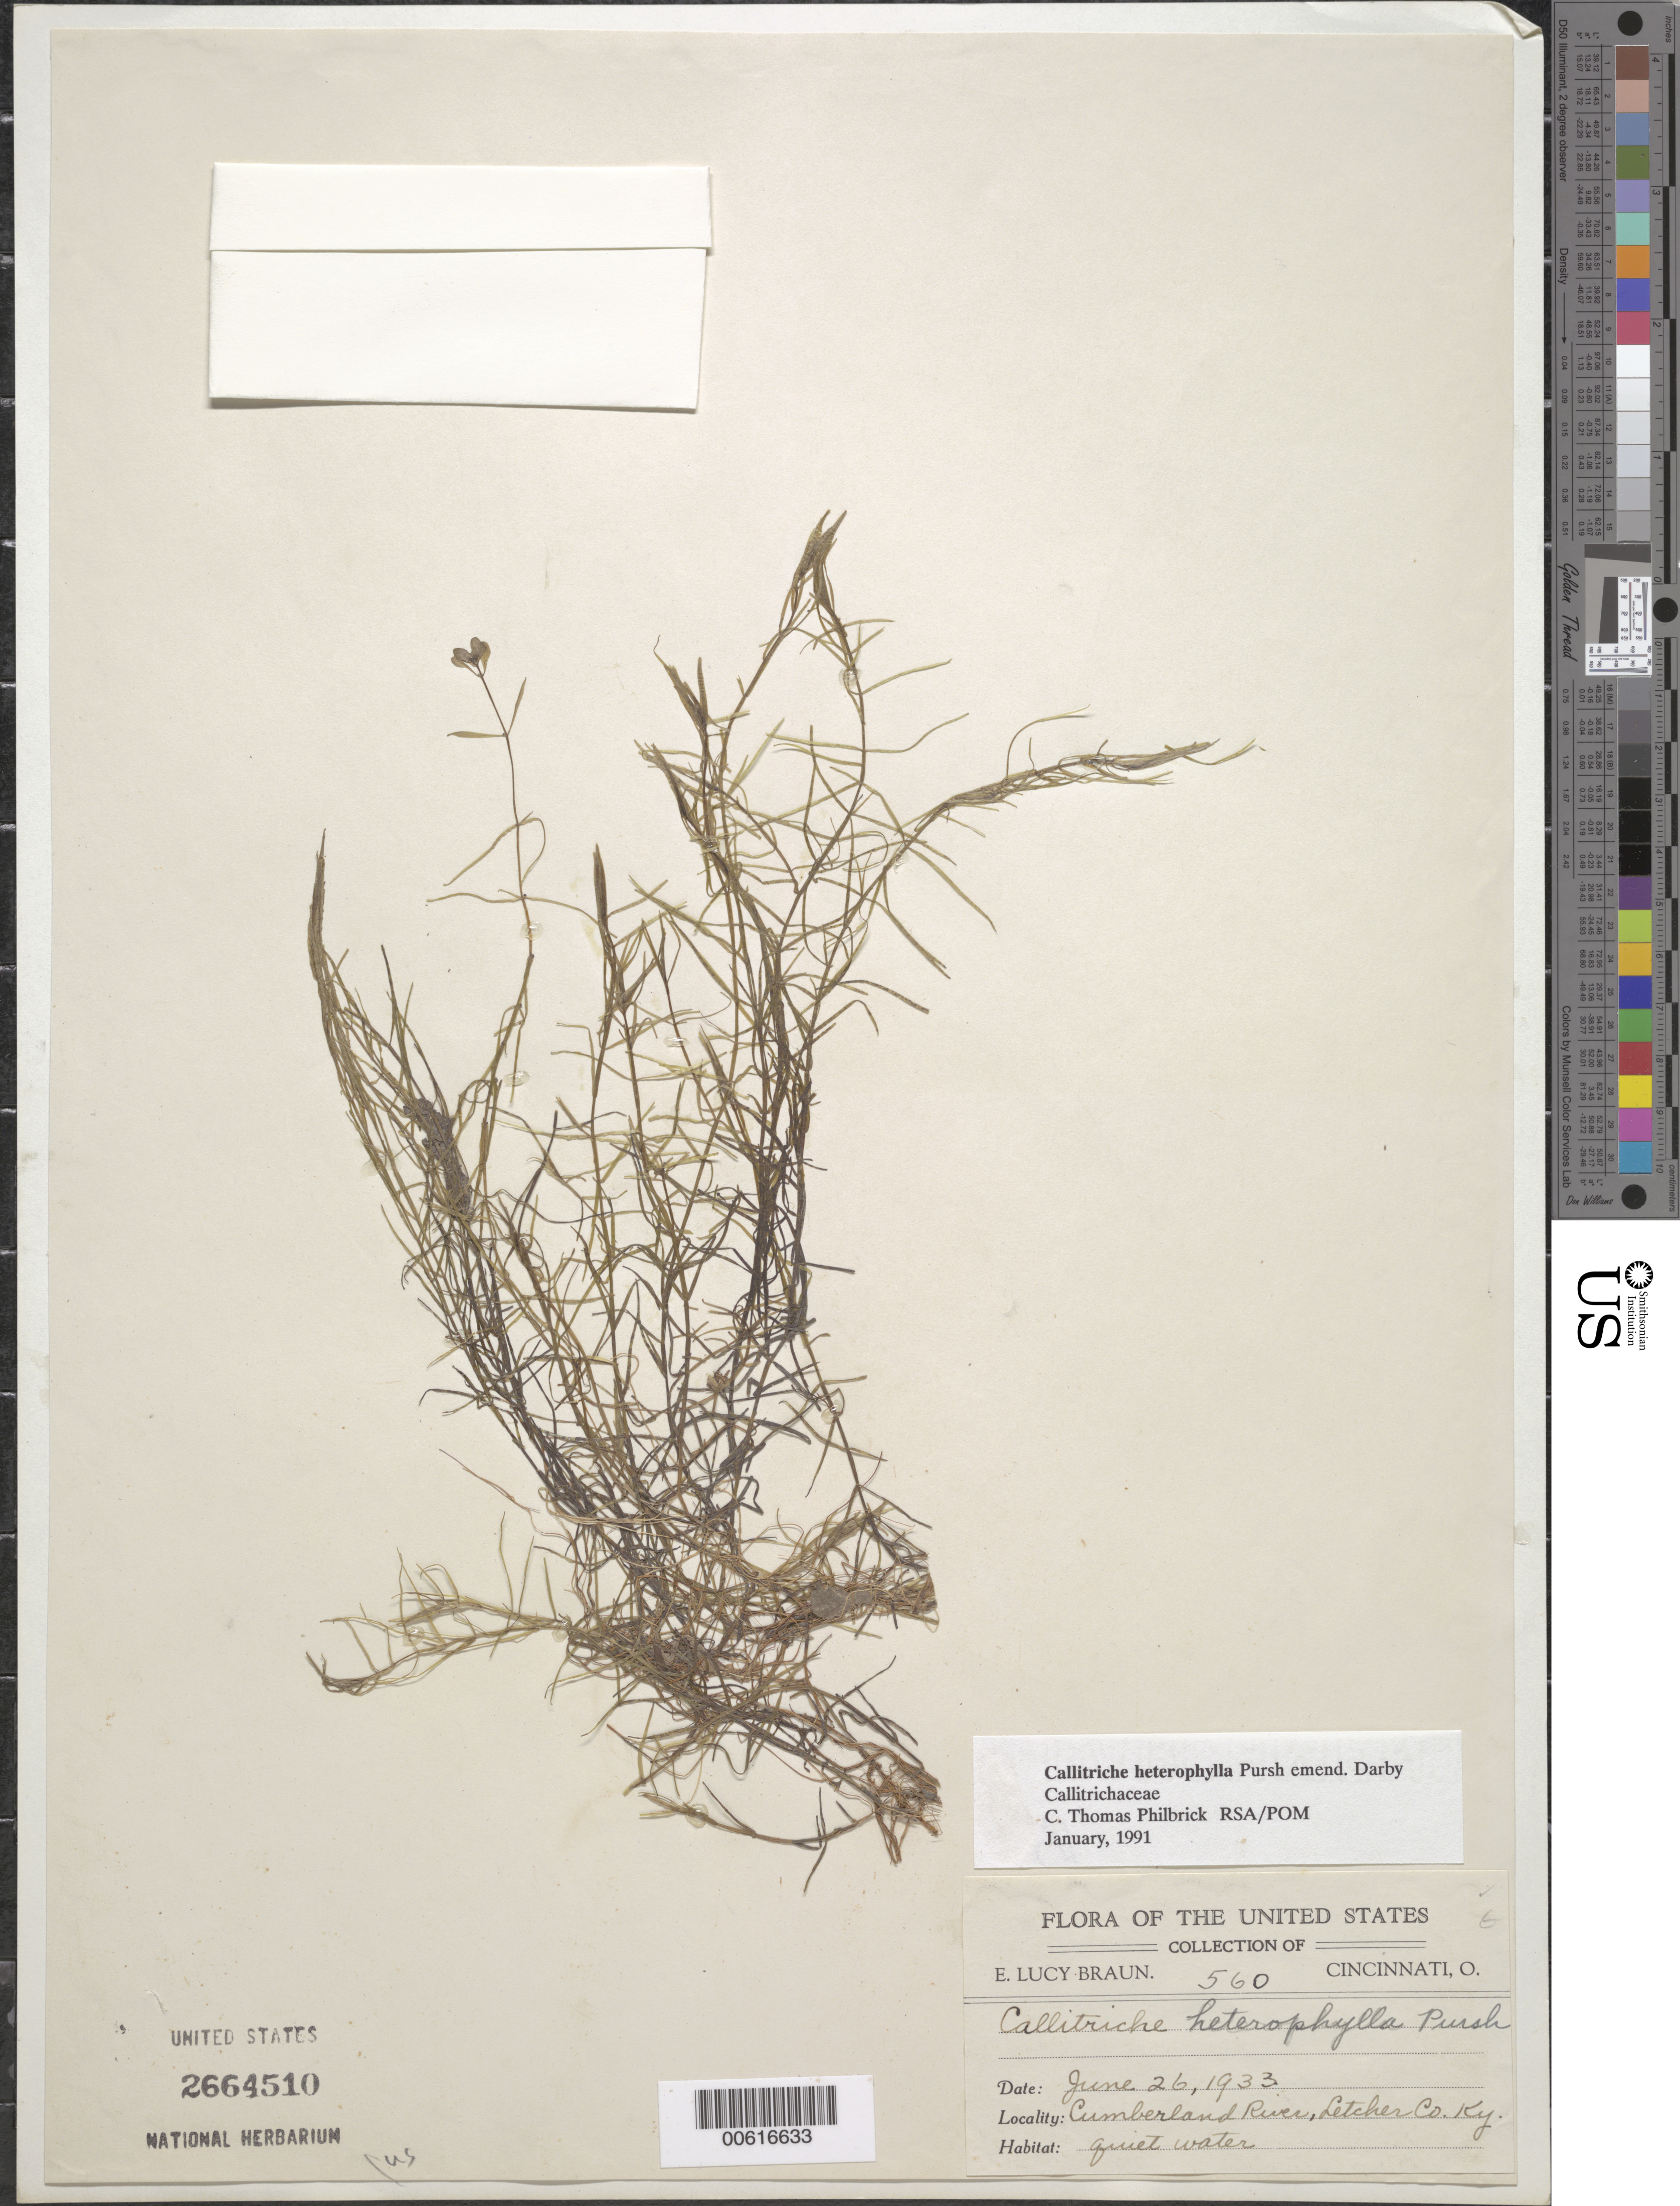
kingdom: Plantae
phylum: Tracheophyta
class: Magnoliopsida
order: Lamiales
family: Plantaginaceae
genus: Callitriche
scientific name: Callitriche heterophylla Pursh emend. Darby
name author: Pursh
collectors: E. L. Braun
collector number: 560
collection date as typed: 26 Jun 1933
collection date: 1933-06-26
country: United States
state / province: Kentucky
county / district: Letcher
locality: Cumberland River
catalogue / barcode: US 2664510